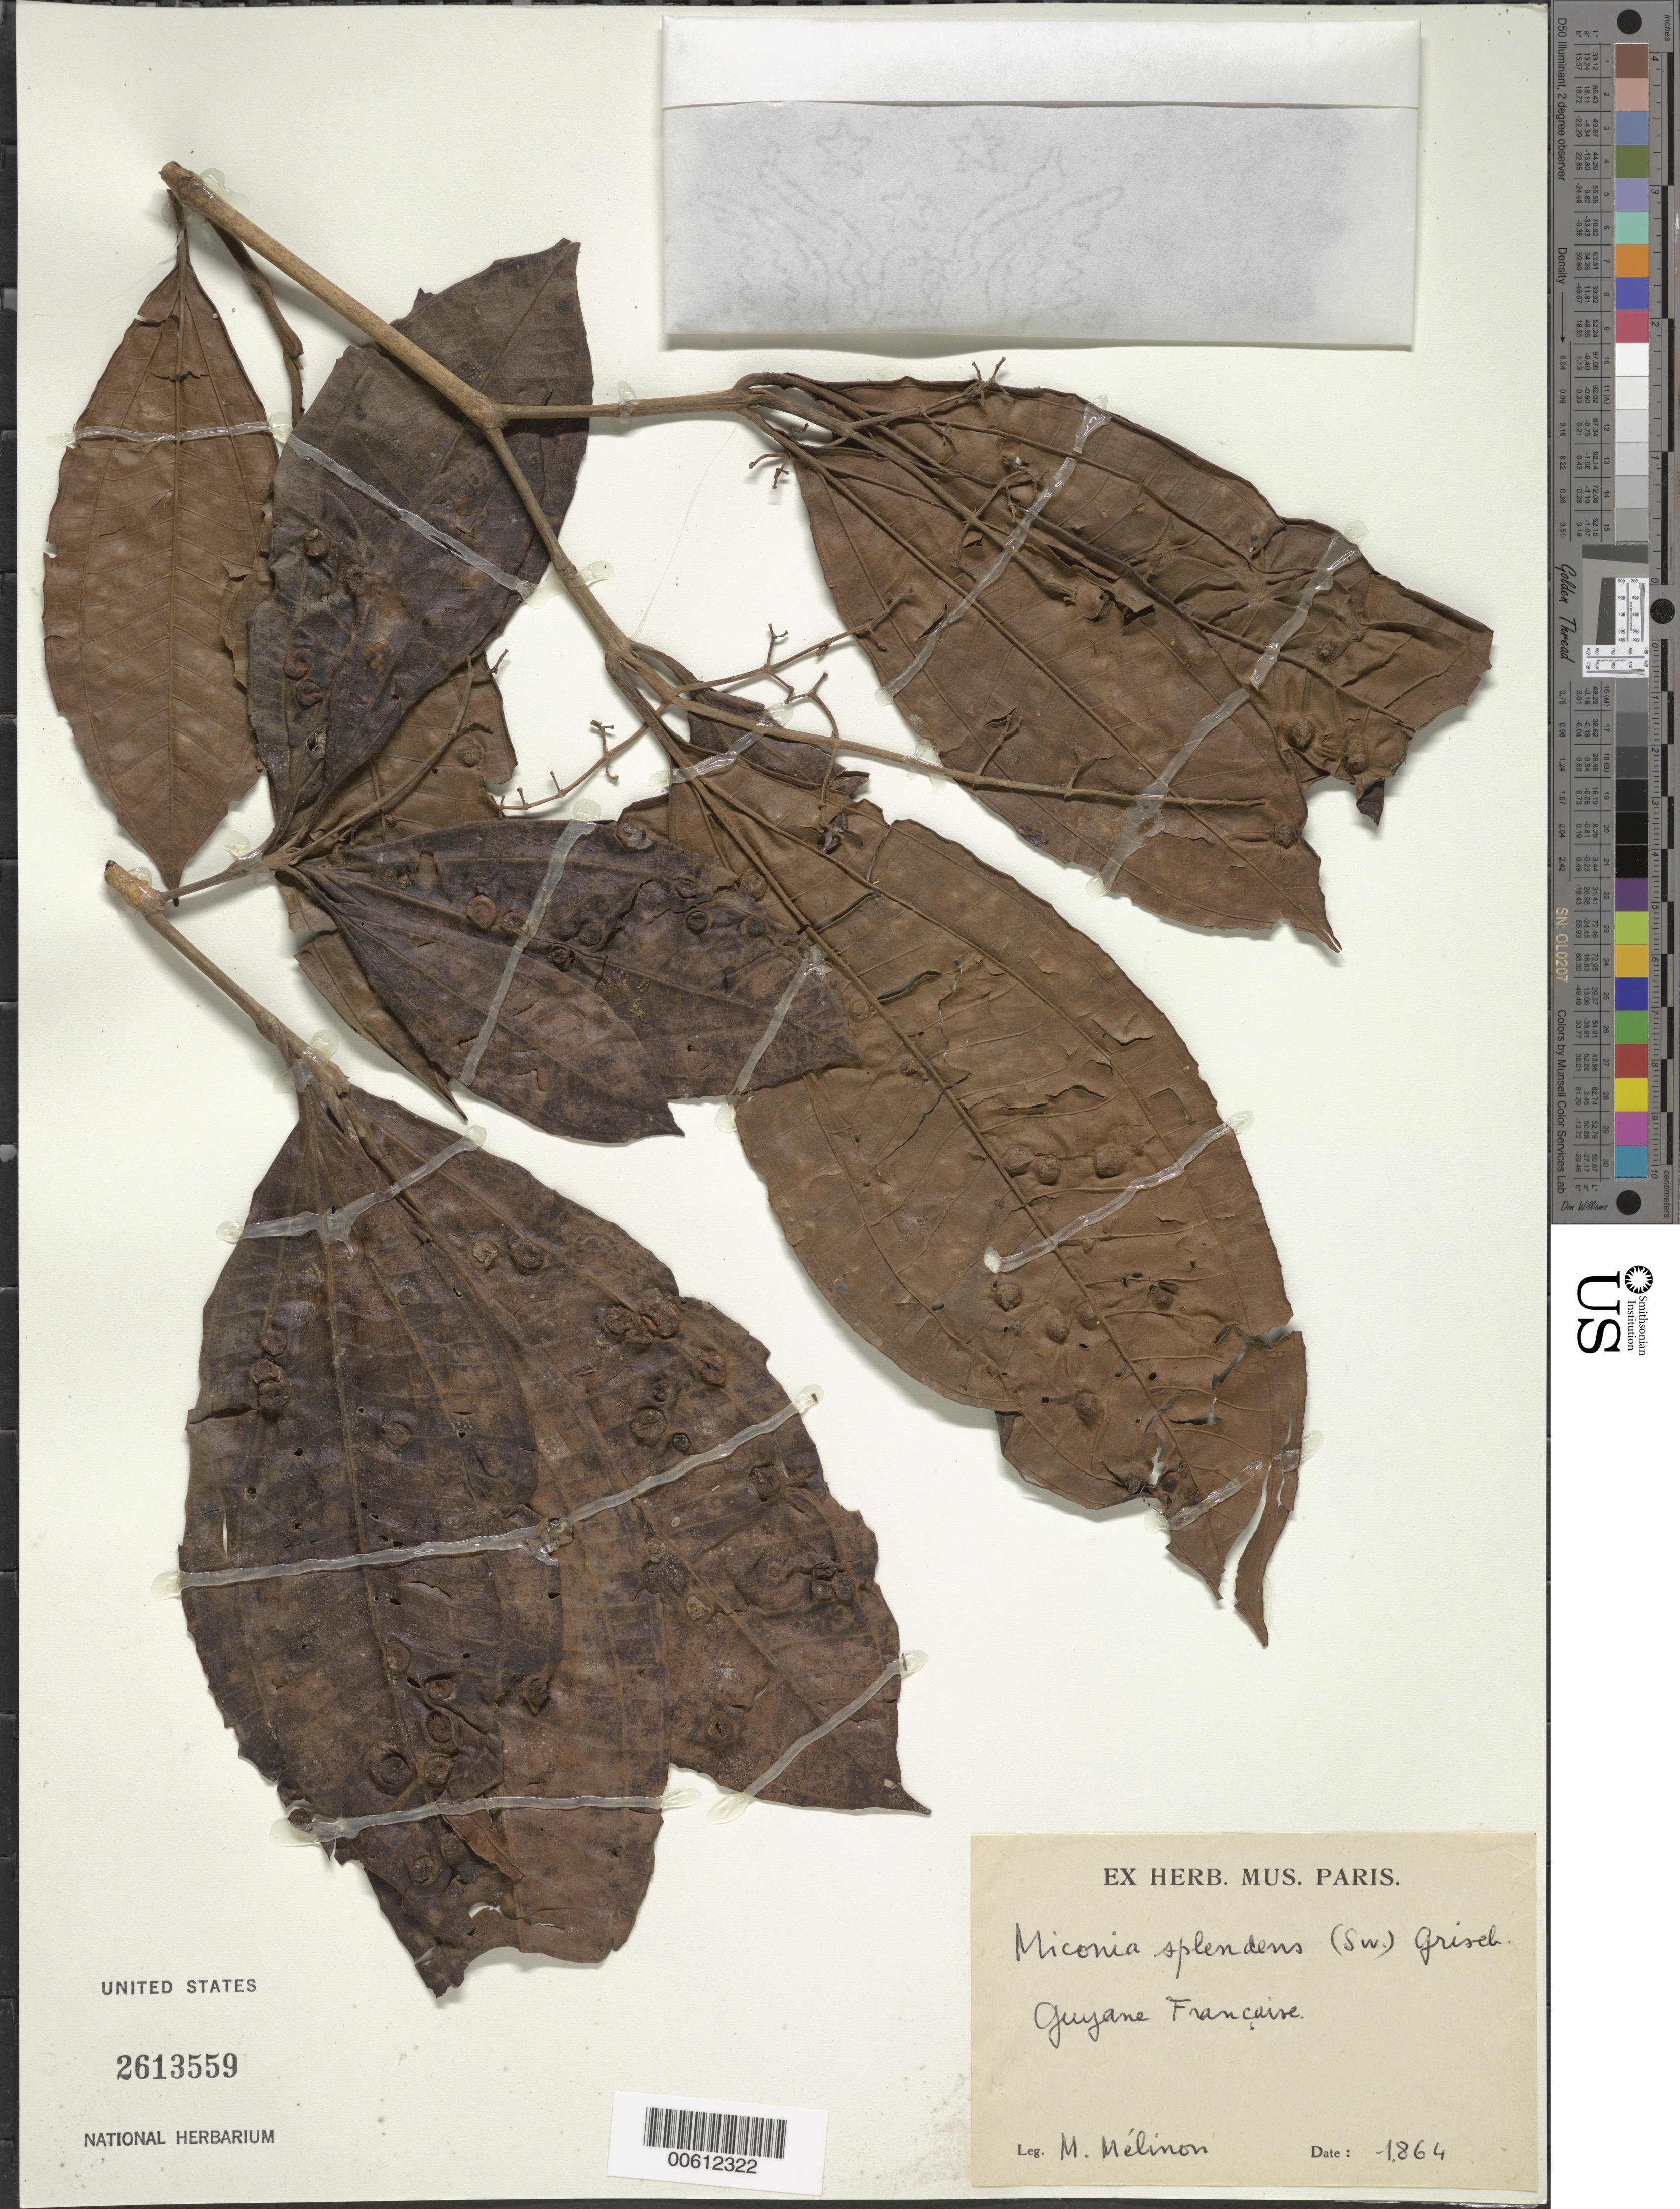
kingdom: Plantae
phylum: Tracheophyta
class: Magnoliopsida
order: Myrtales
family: Melastomataceae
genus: Miconia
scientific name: Miconia splendens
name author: (Sw.) Griseb.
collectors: E. Mélinon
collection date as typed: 1864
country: French Guiana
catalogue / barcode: US 2613559